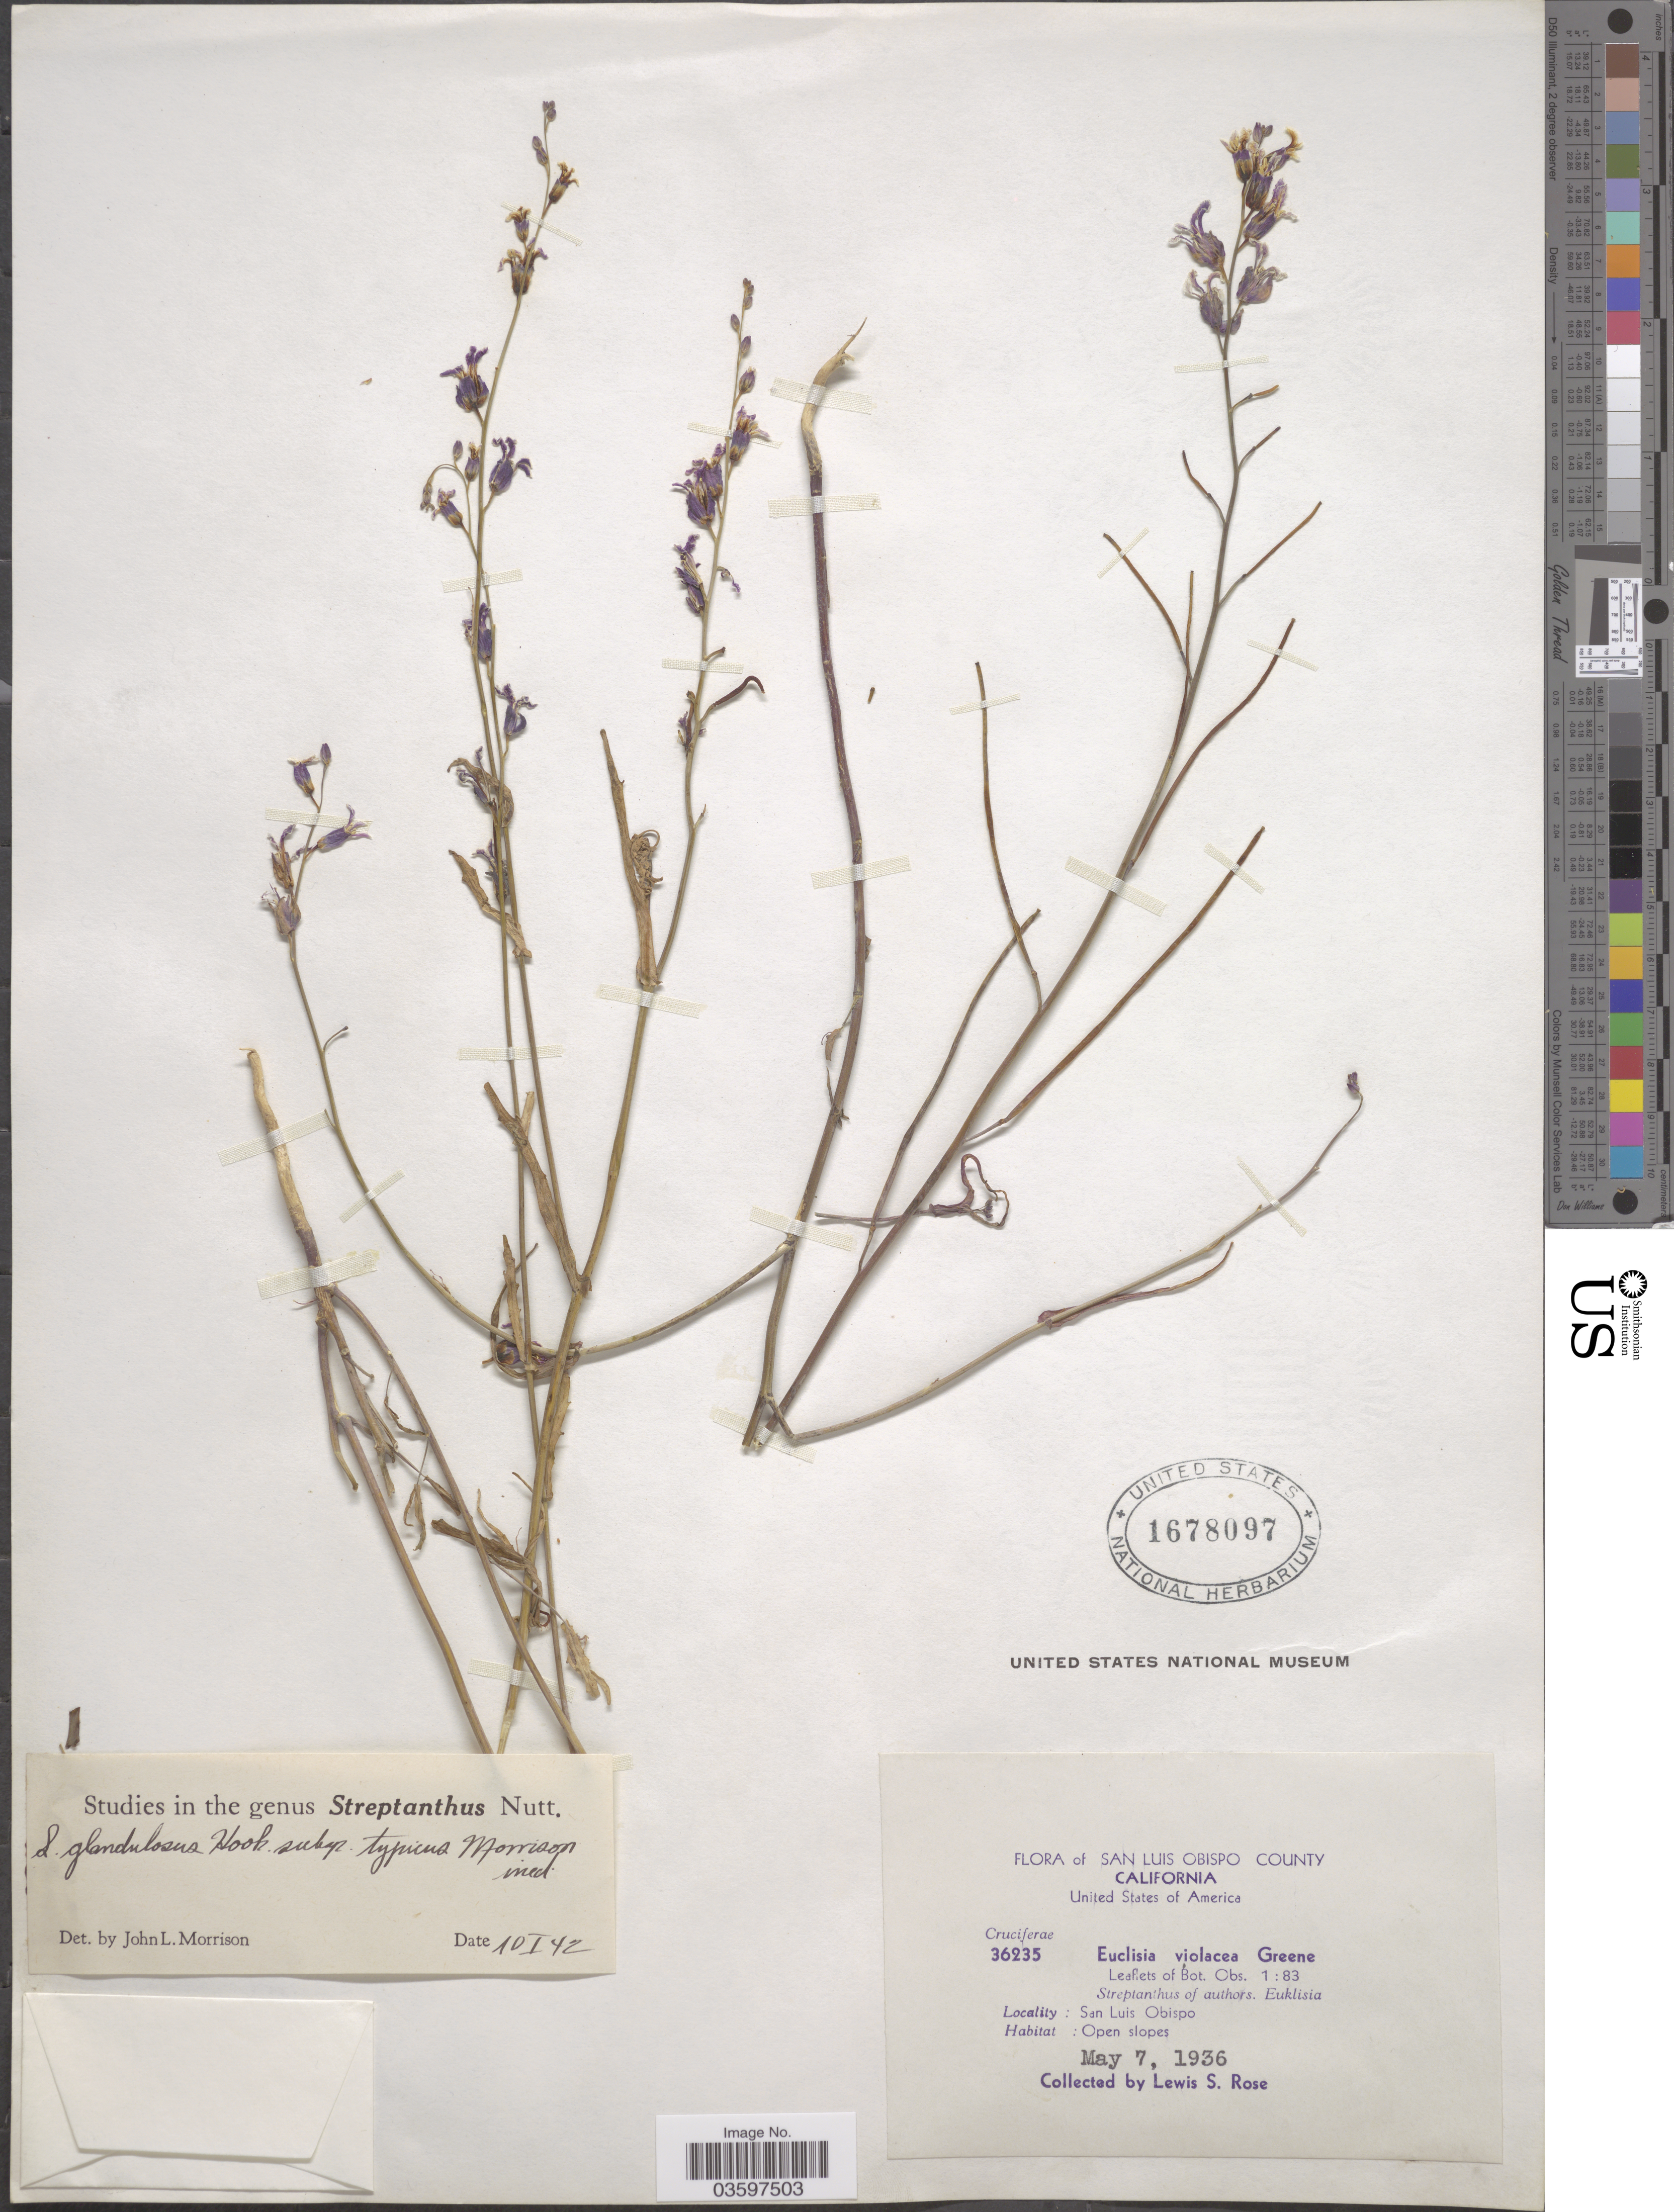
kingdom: Plantae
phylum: Tracheophyta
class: Magnoliopsida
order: Brassicales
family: Brassicaceae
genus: Streptanthus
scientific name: Streptanthus glandulosus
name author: Hook.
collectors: L. S. Rose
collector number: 36235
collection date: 1936-05-07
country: United States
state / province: California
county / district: San Luis Obispo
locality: San Luis Obispo County. San Luis Obispo.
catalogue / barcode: US 1678097